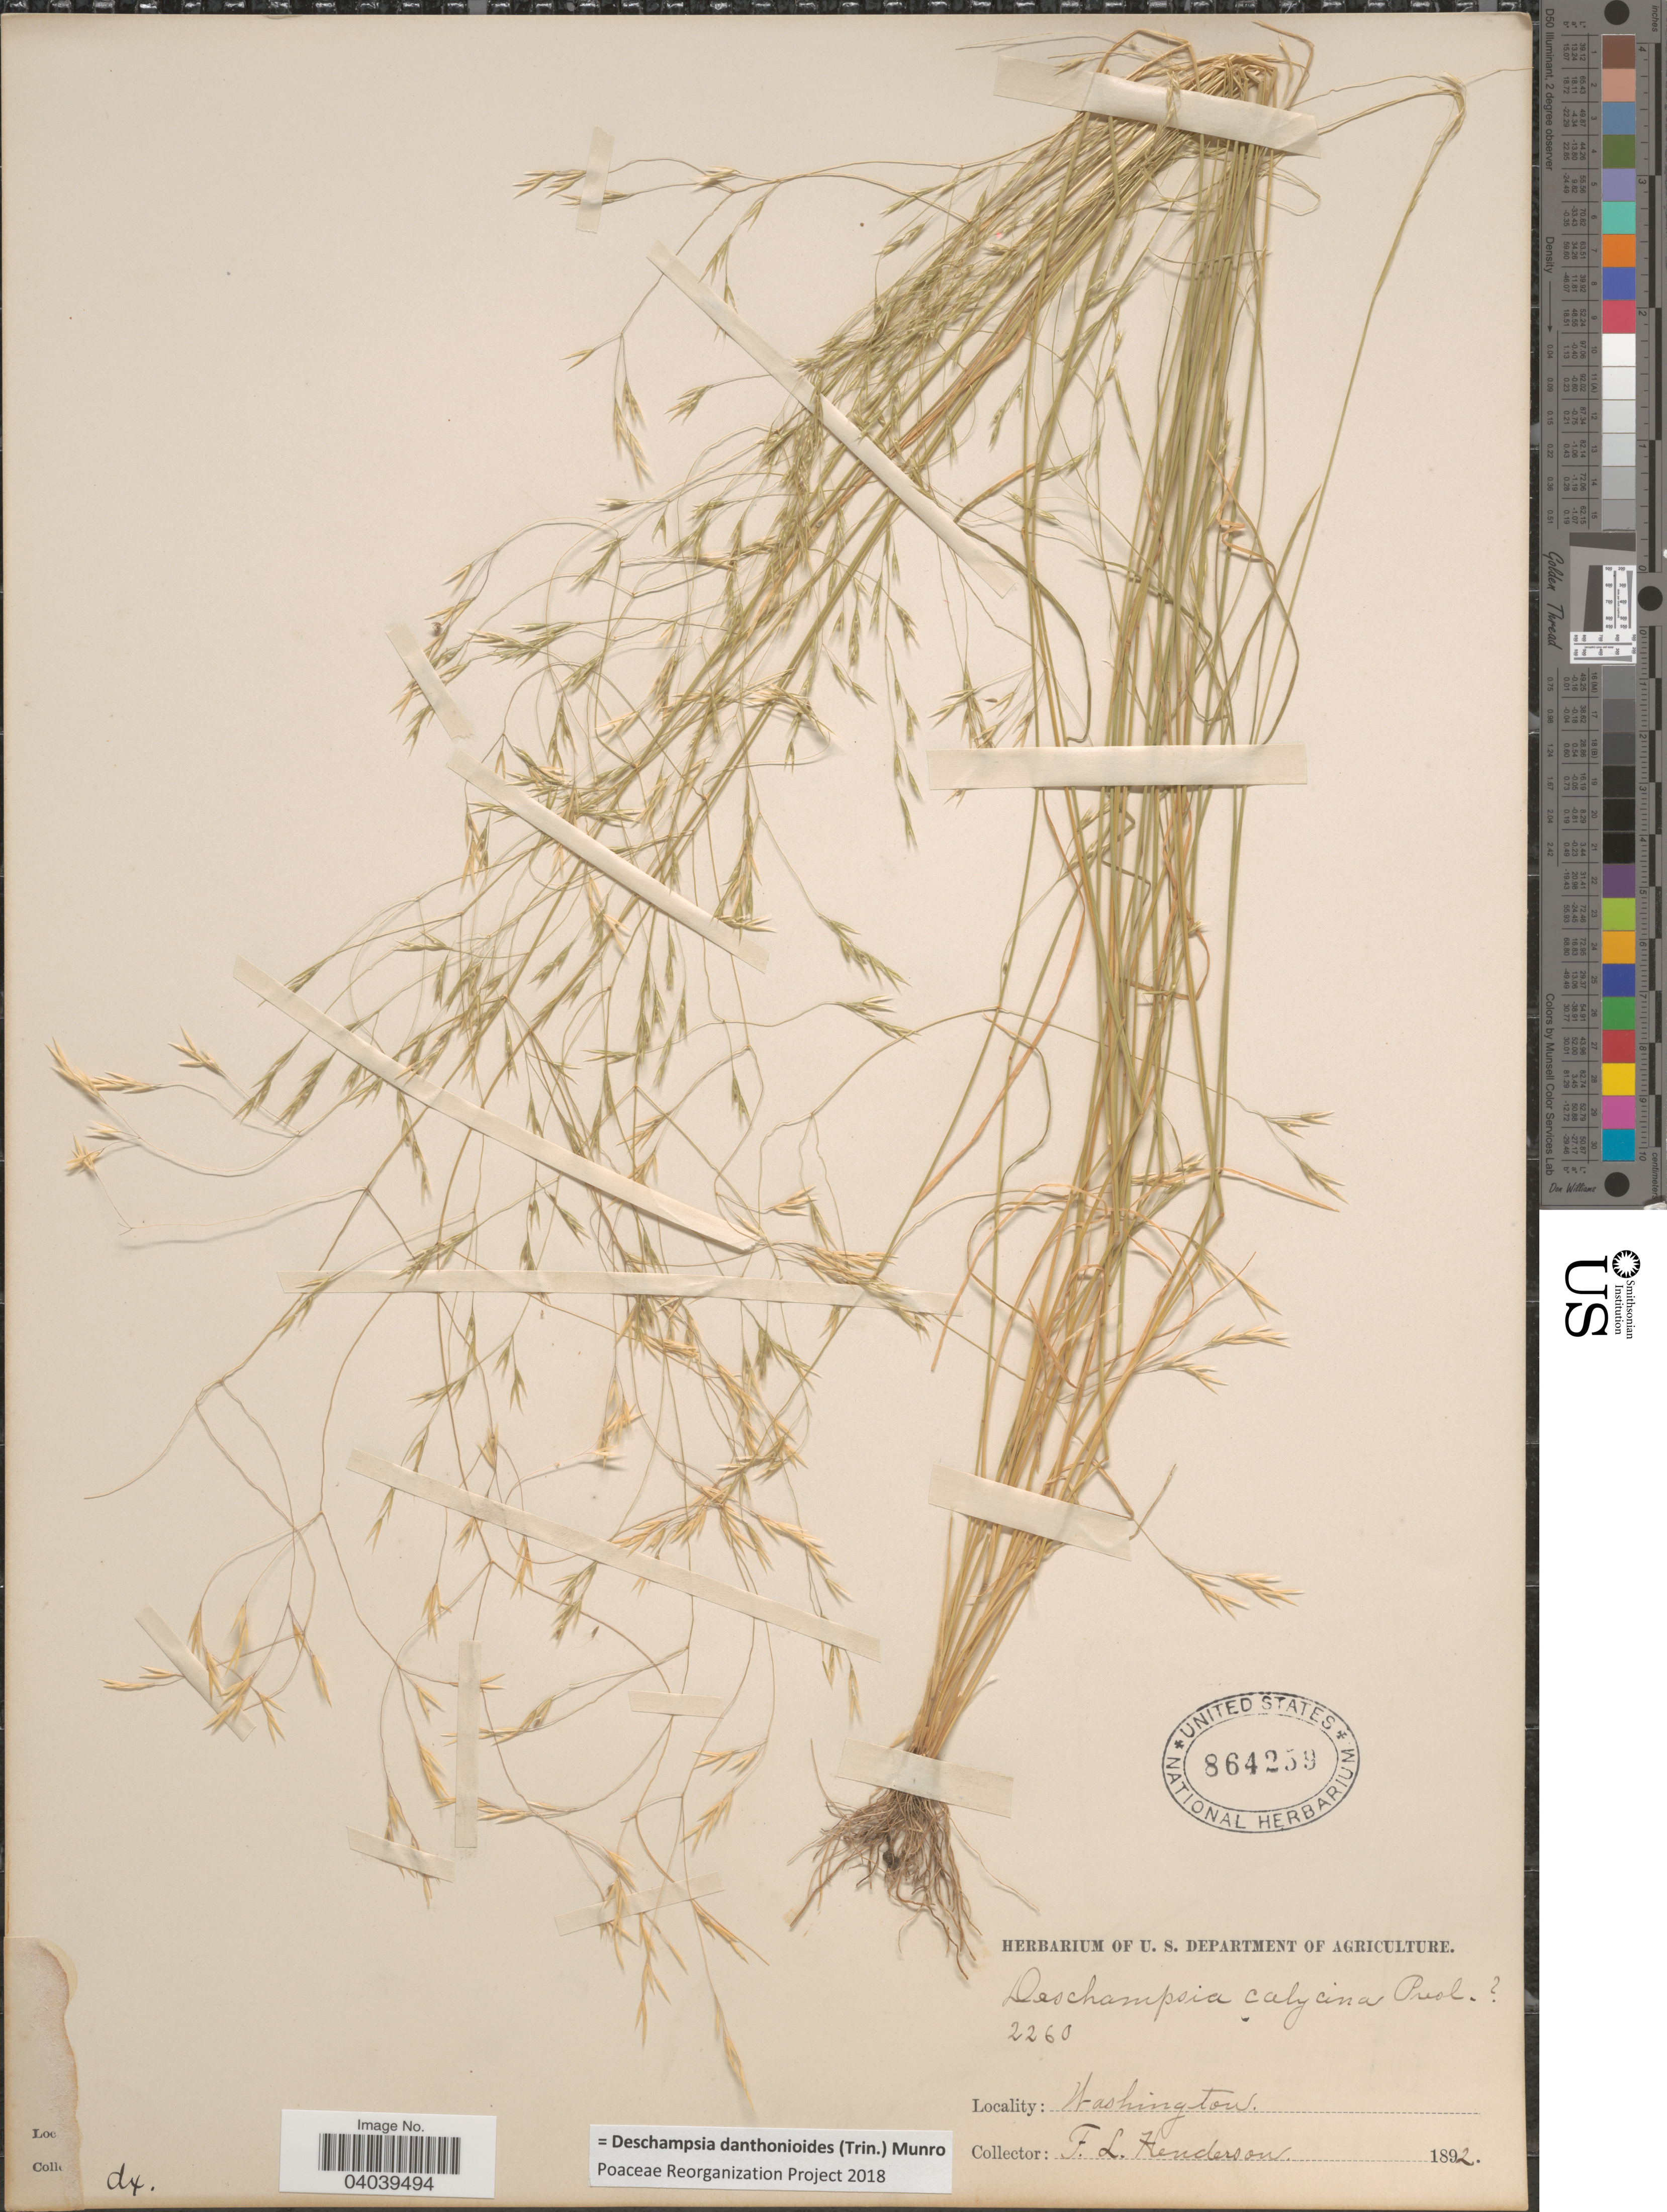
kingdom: Plantae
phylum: Tracheophyta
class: Liliopsida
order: Poales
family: Poaceae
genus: Deschampsia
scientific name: Deschampsia danthonioides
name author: (Trin.) Munro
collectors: F. Henderson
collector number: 2260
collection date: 1892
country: United States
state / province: Washington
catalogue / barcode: US 864259